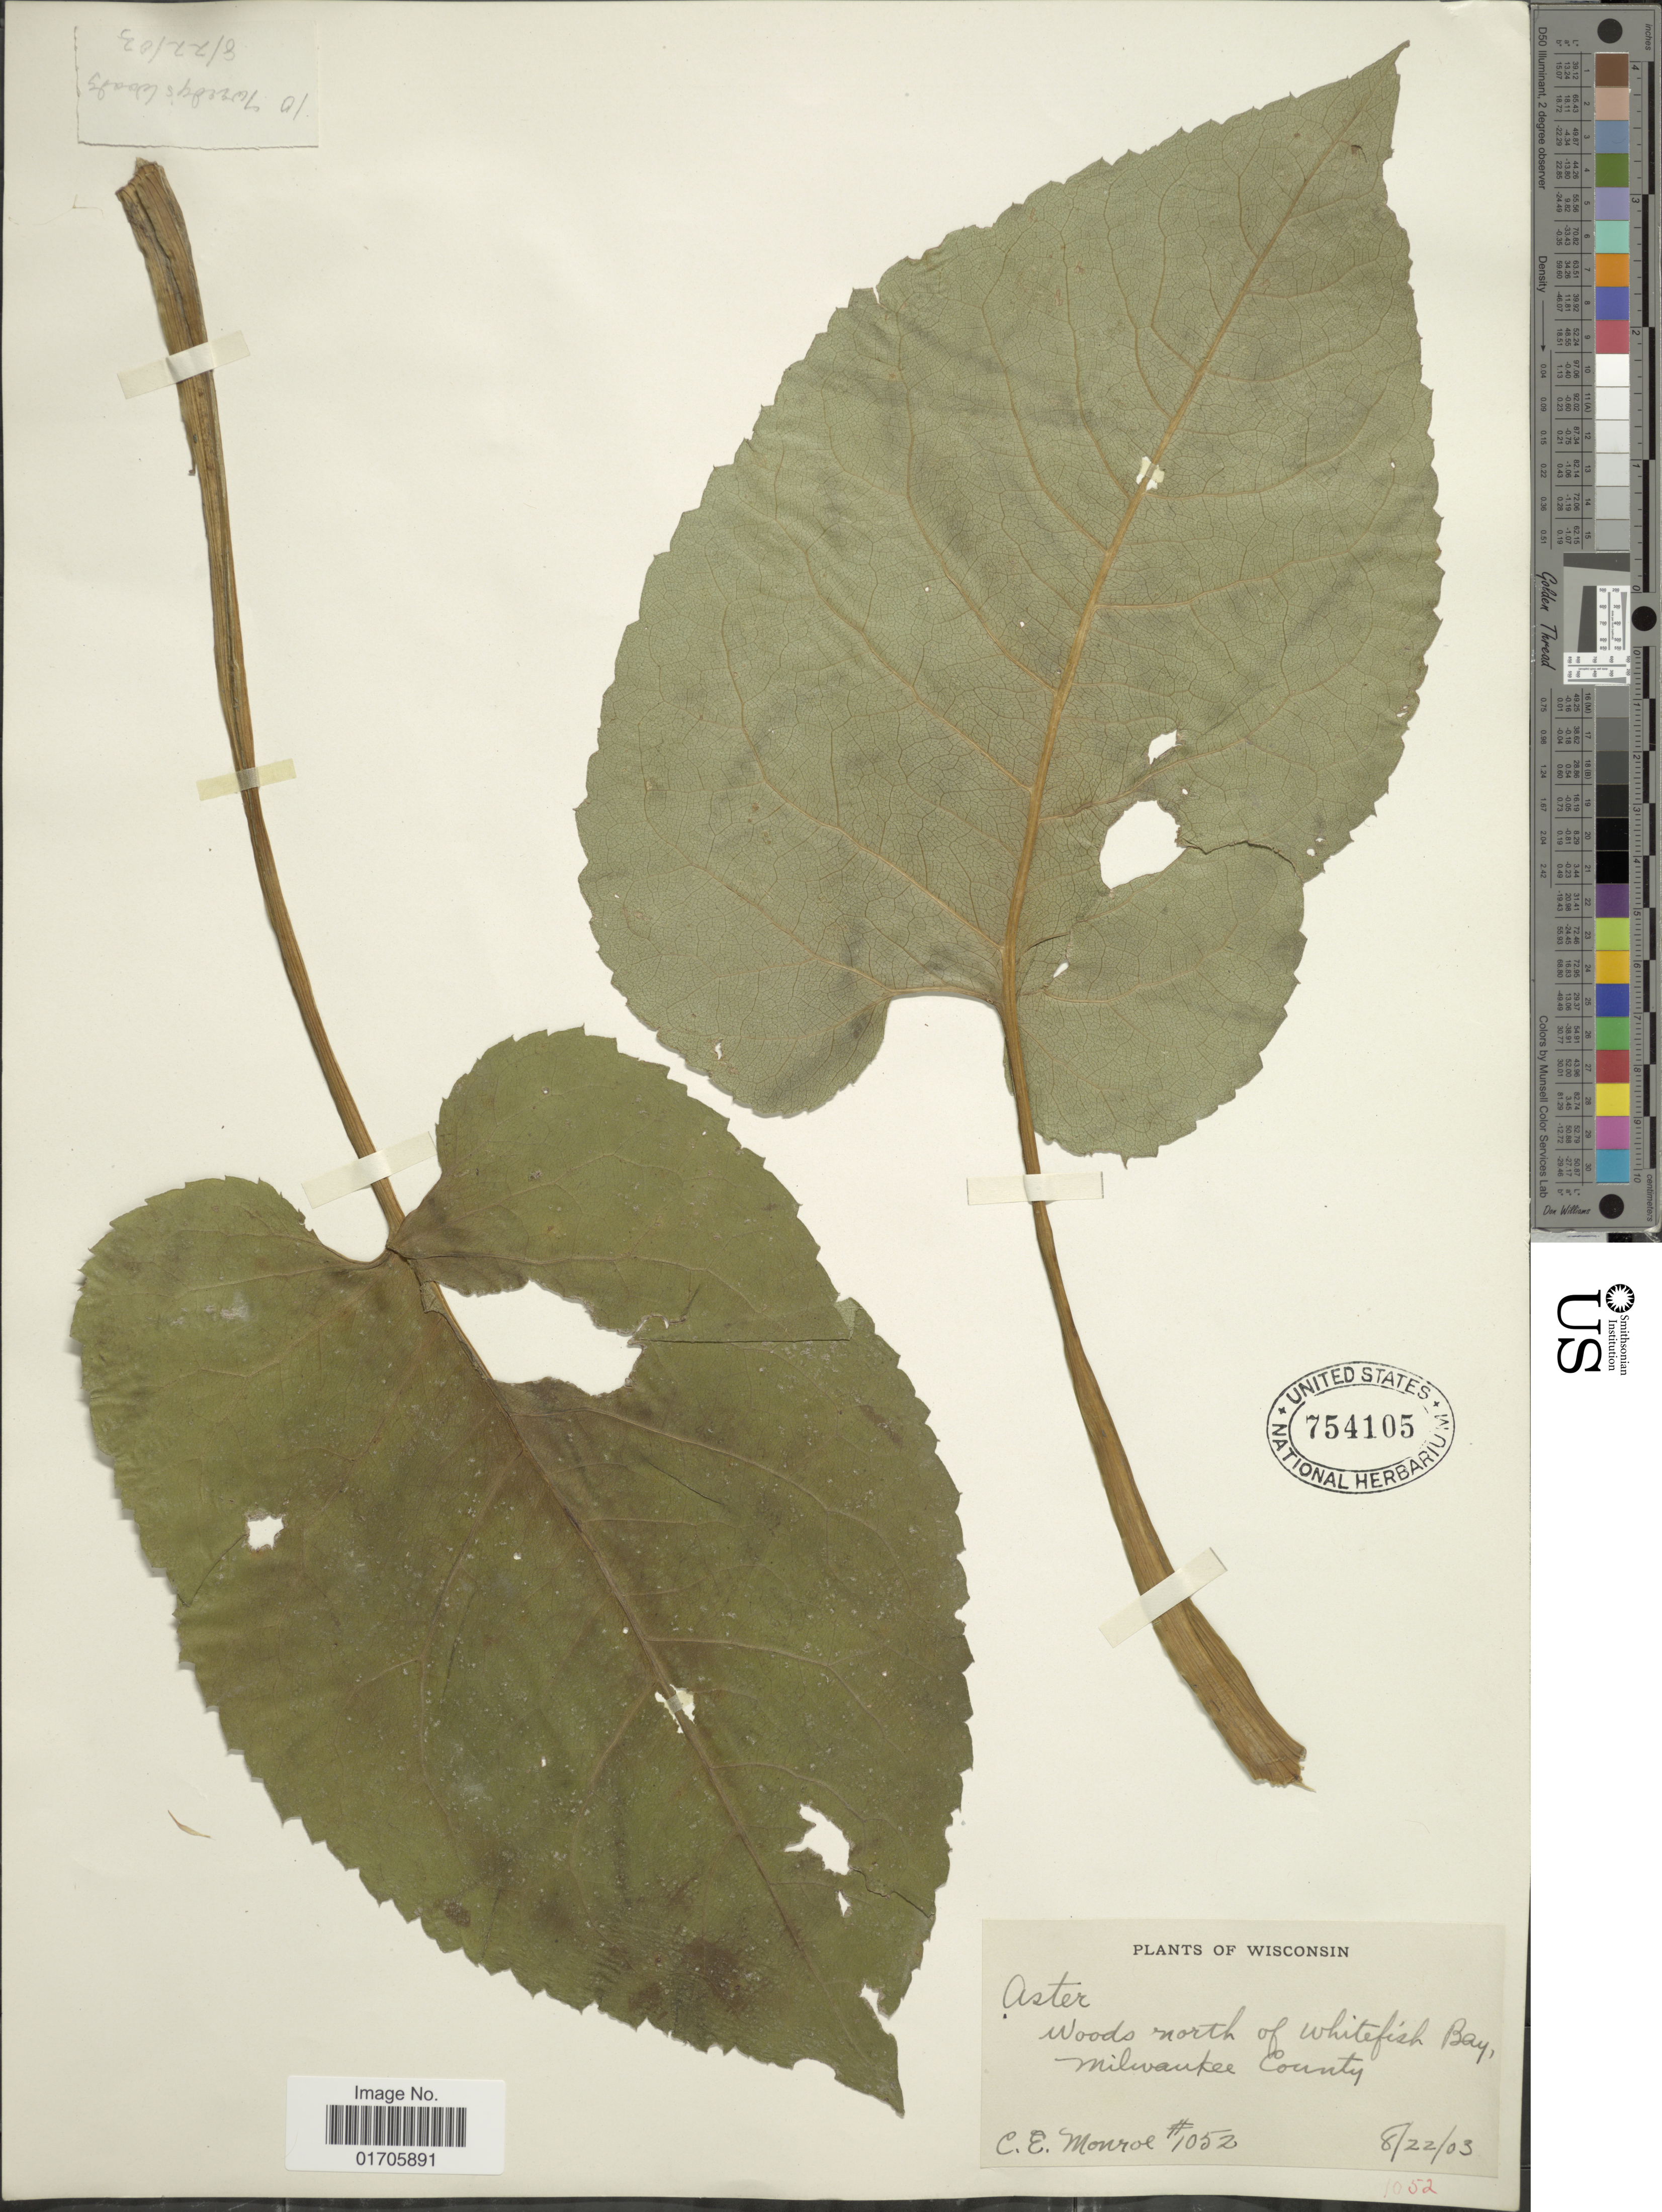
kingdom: Plantae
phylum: Tracheophyta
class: Magnoliopsida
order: Asterales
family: Asteraceae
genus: Eurybia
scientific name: Eurybia macrophylla var. pinguifolia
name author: (E.S. Burgess) G. Wilh. & Rericha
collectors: C. Monroe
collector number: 1052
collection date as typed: Transcribed d/m/y: 22/8/3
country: United States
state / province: Wisconsin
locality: Wisconsin. Woods north of Whitefish Bay resort, Milwaukee County.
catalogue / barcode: US 754105